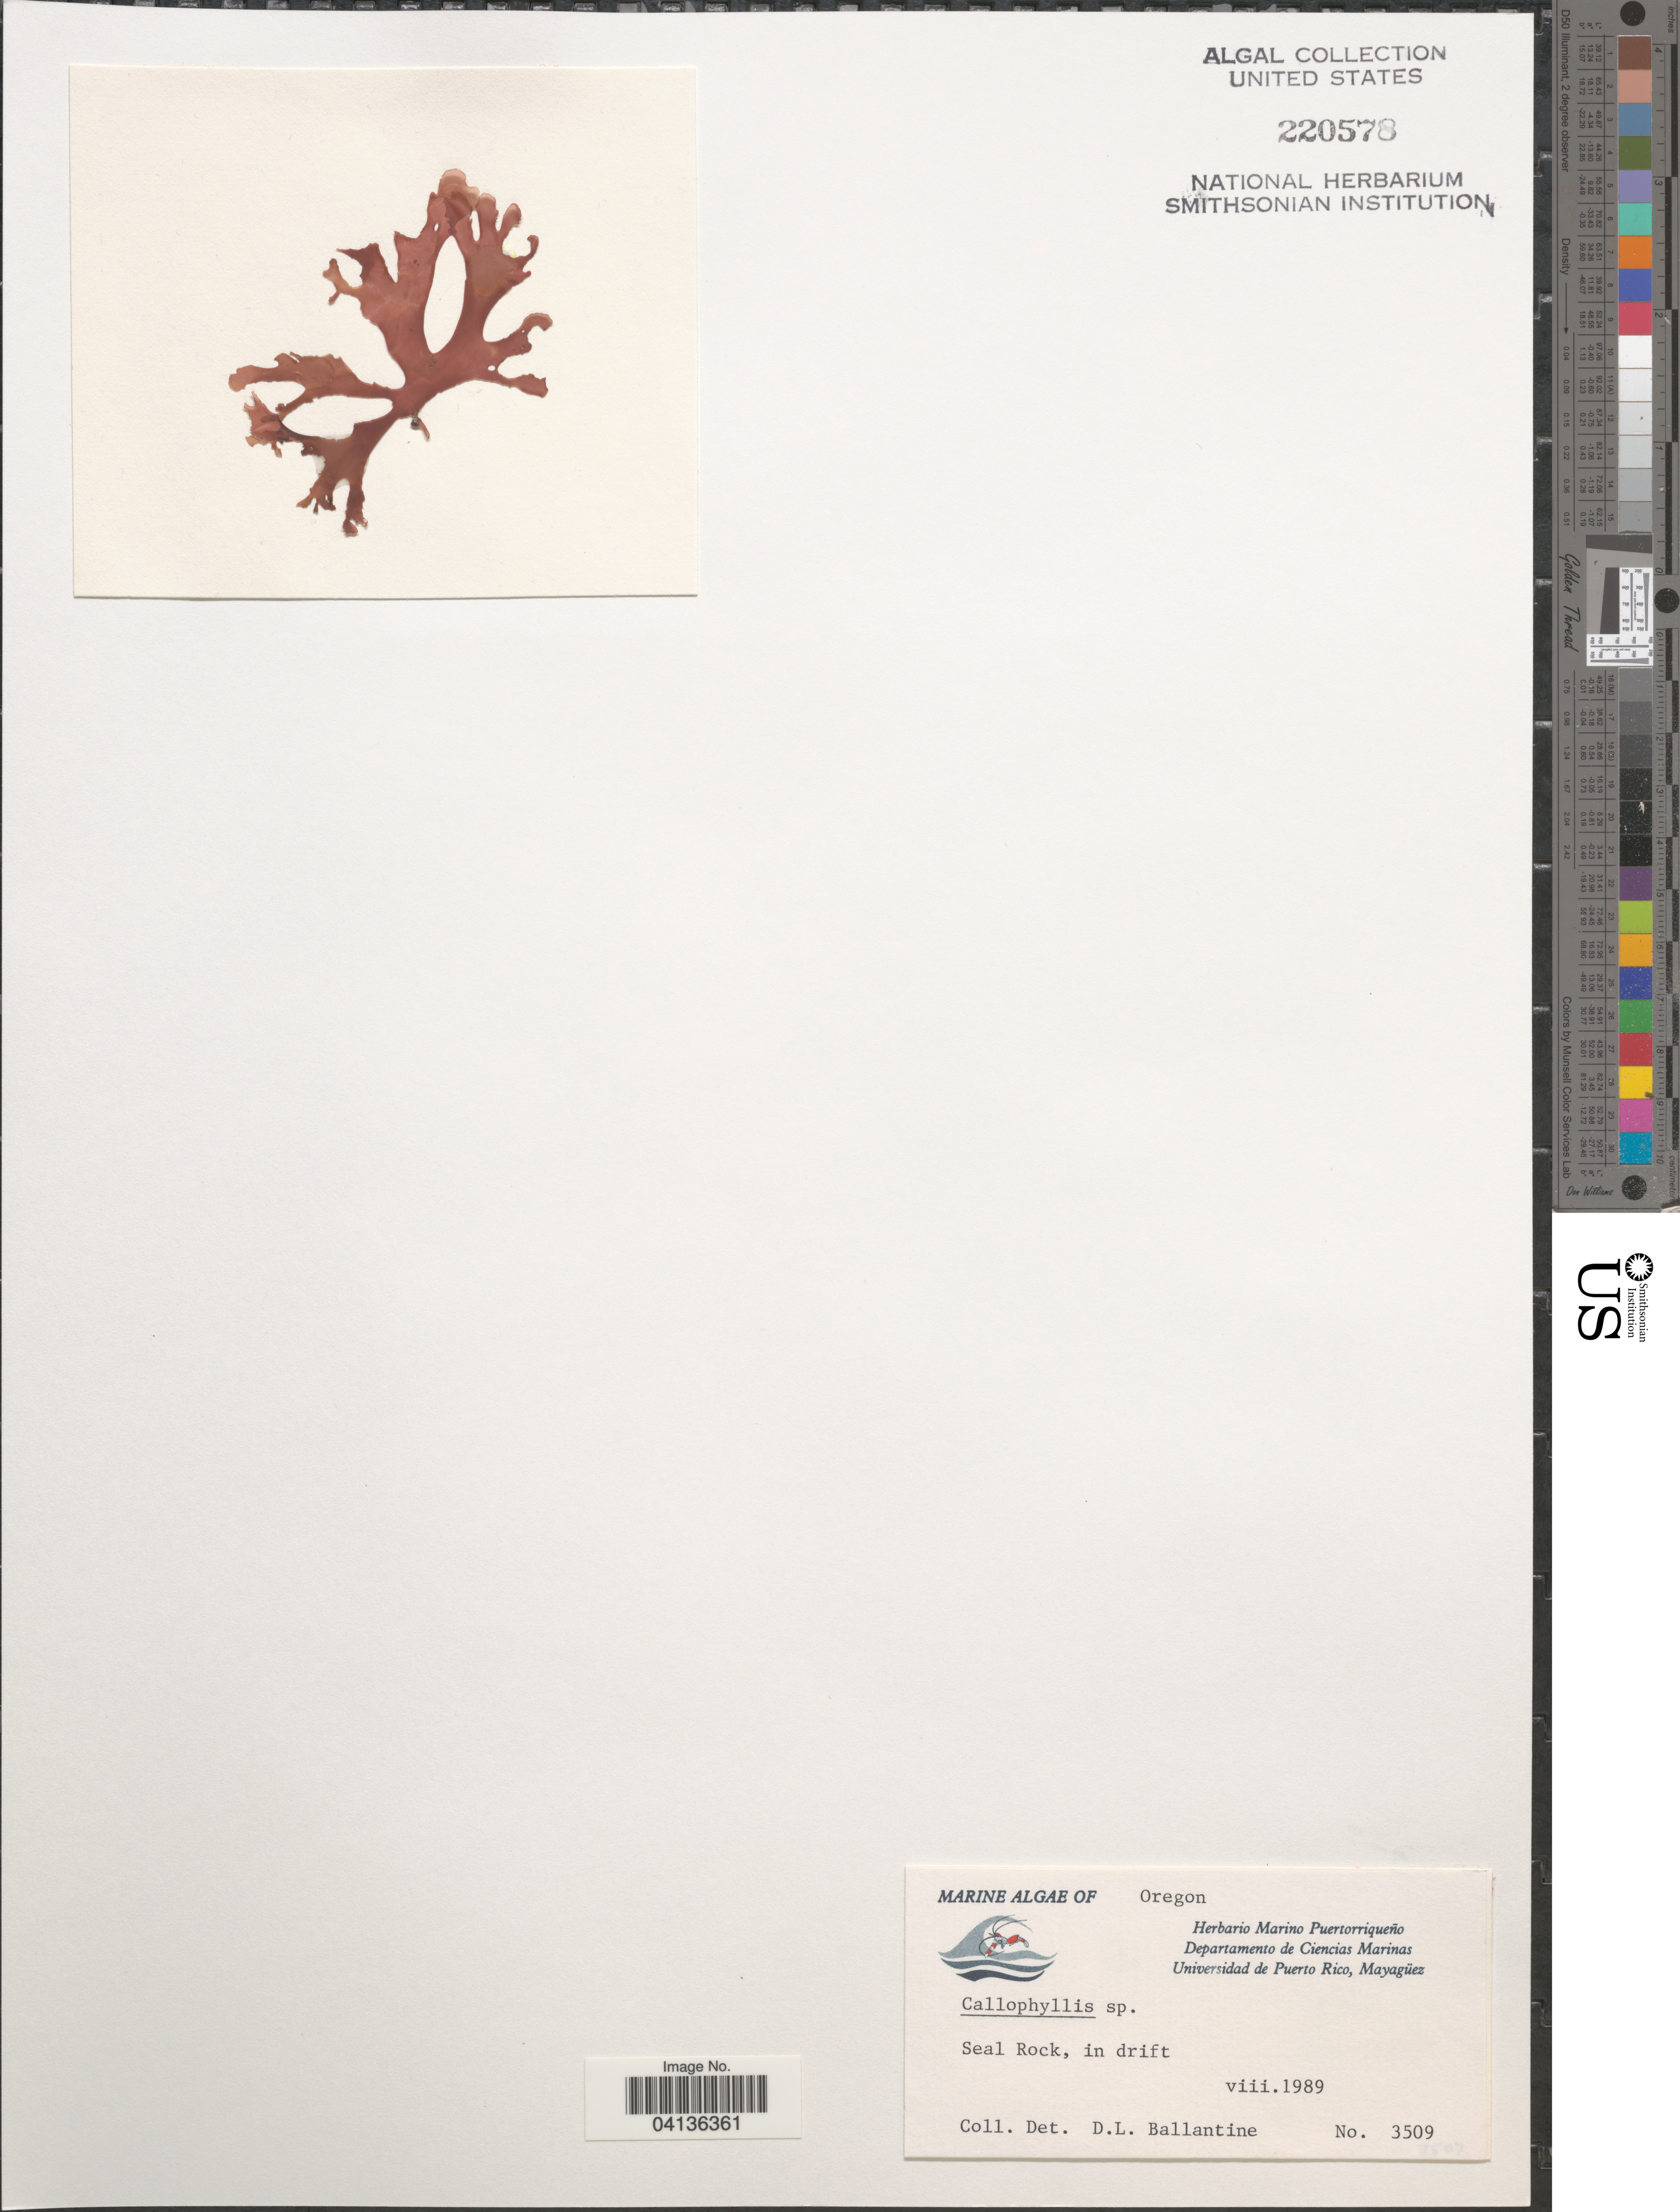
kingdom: Plantae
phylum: Rhodophyta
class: Florideophyceae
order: Gigartinales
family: Kallymeniaceae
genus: Callophyllis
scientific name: Callophyllis sp.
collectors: D.L. Ballantine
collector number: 3509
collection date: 1989-08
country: United States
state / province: Oregon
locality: Seal Beach, in drift.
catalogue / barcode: US 220578